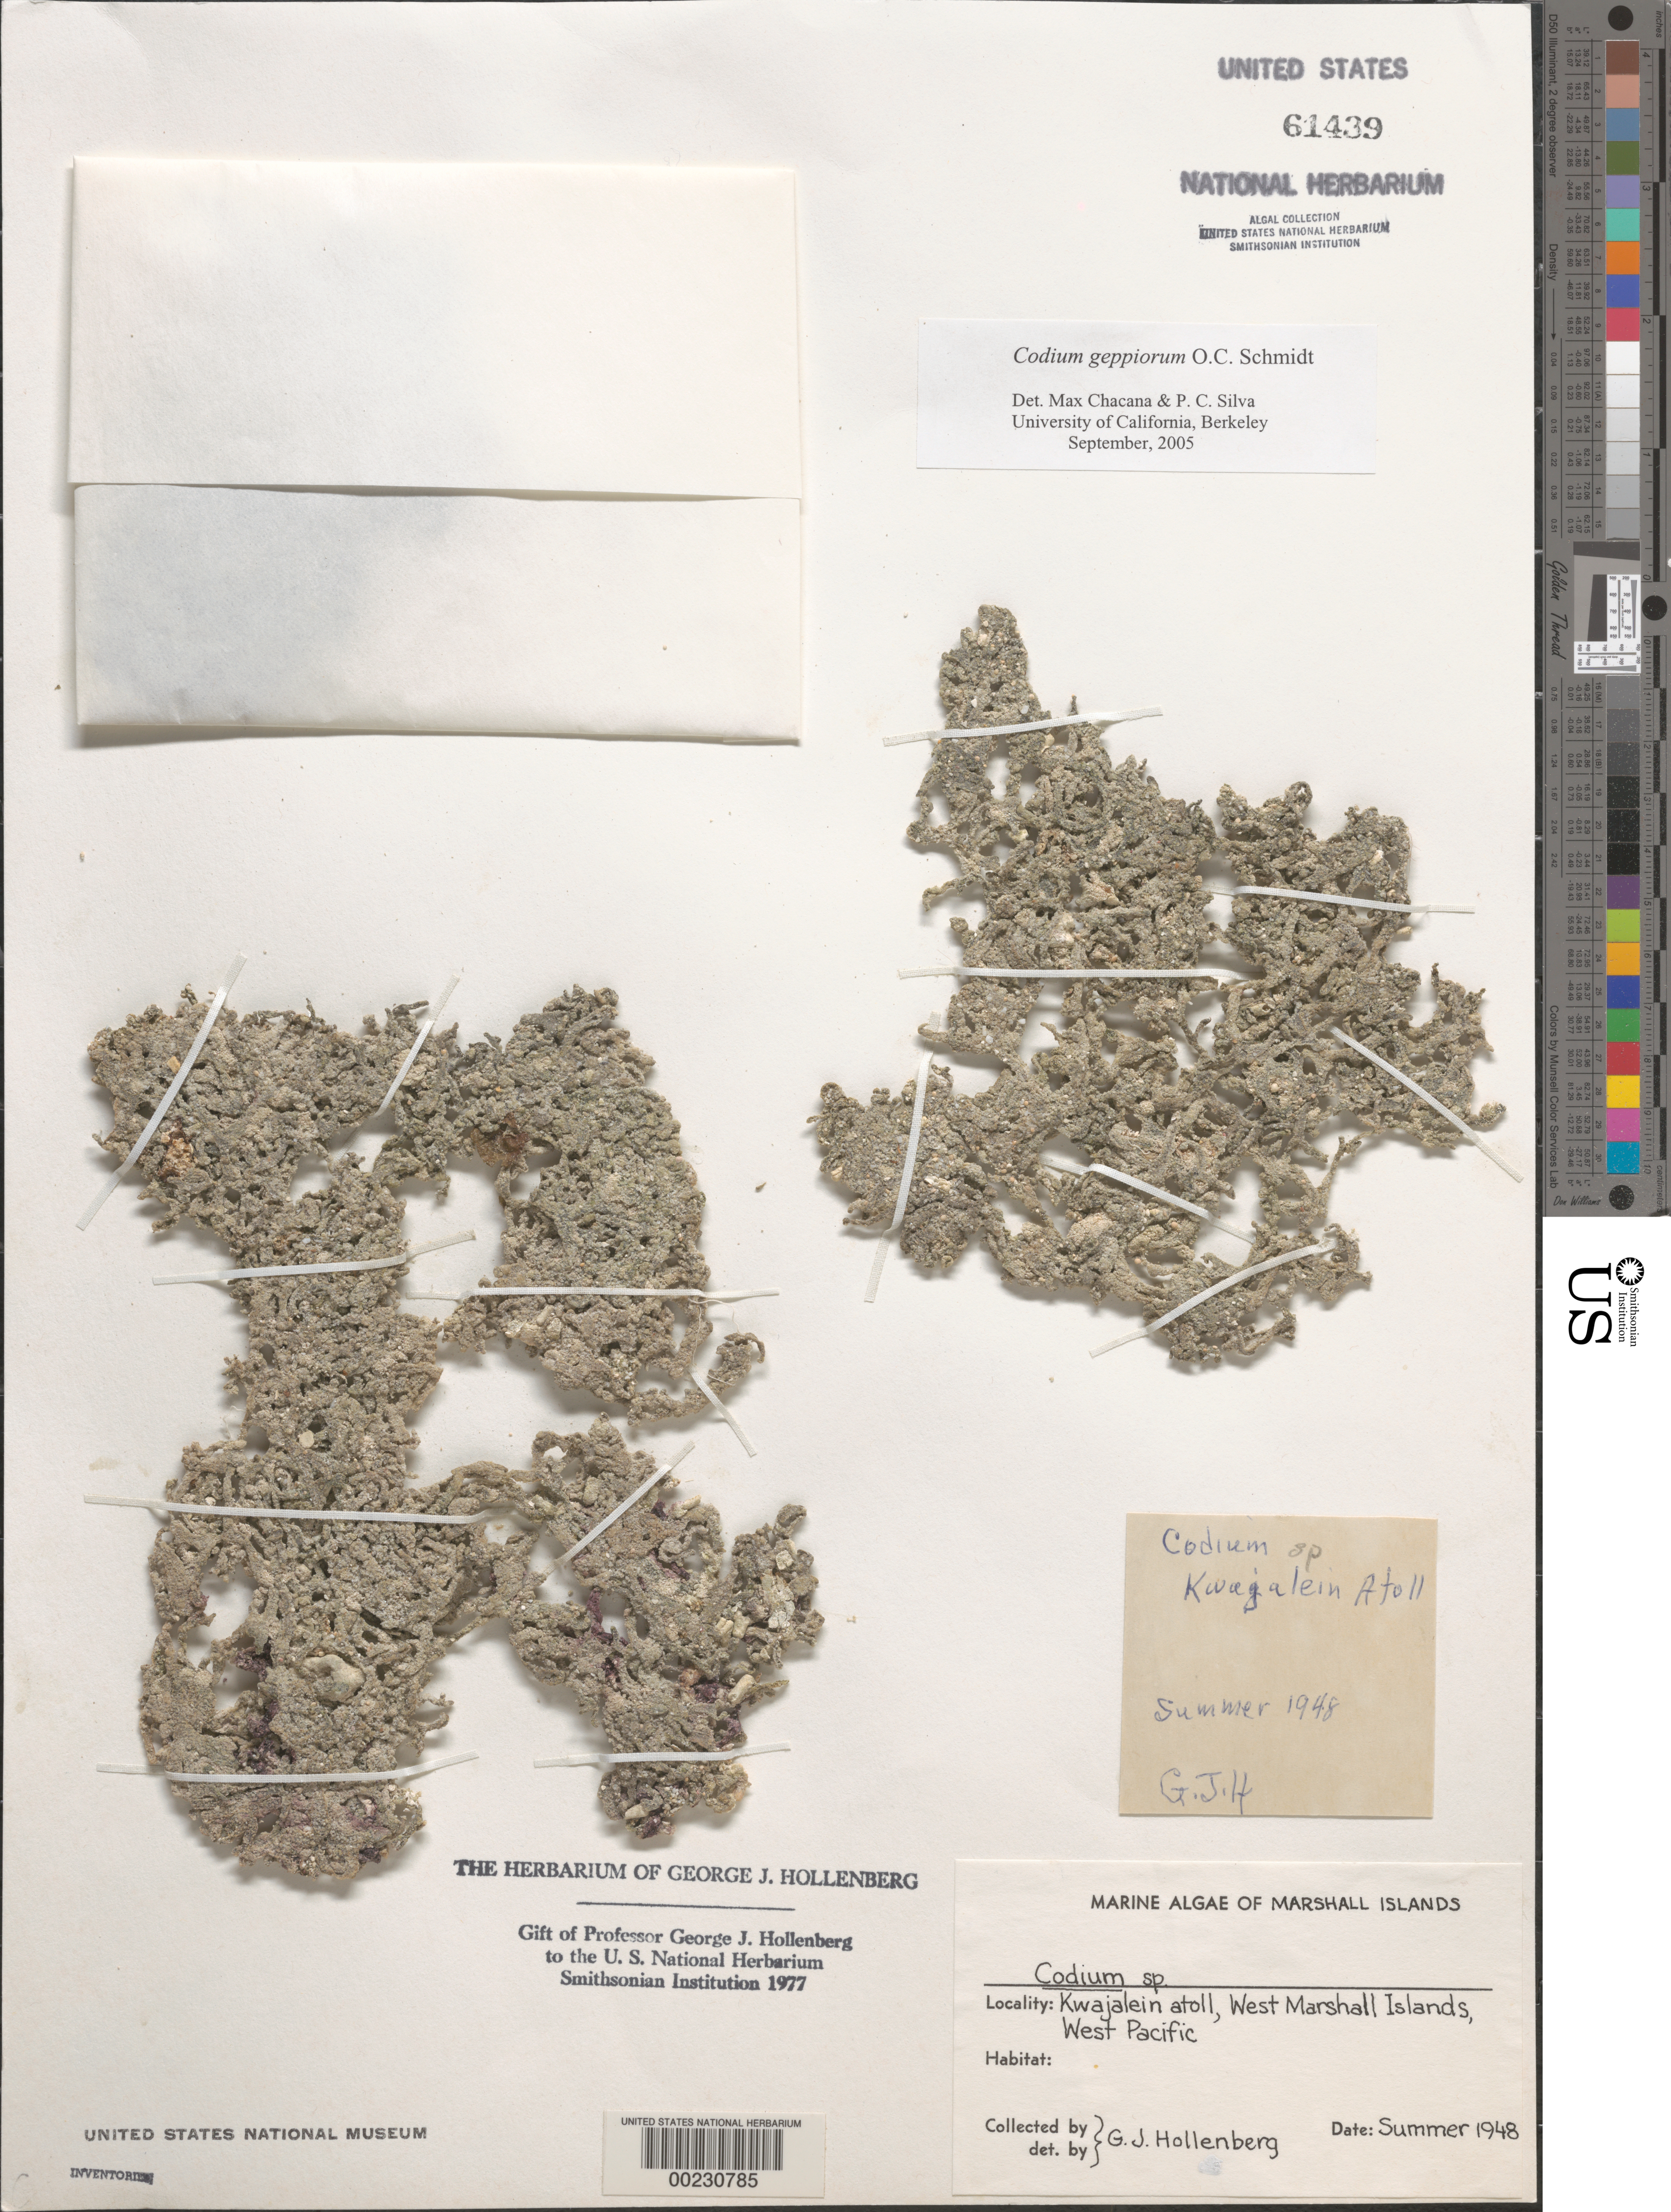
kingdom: Plantae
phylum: Chlorophyta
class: Ulvophyceae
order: Bryopsidales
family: Codiaceae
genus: Codium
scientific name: Codium geppiorum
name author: O.C. Schmidt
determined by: Chacana, M. E.; Silva, P. C.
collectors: G. Hollenberg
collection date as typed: Sum 1948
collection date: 1948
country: Marshall Islands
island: Kwajelein Atoll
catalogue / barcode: US 61439